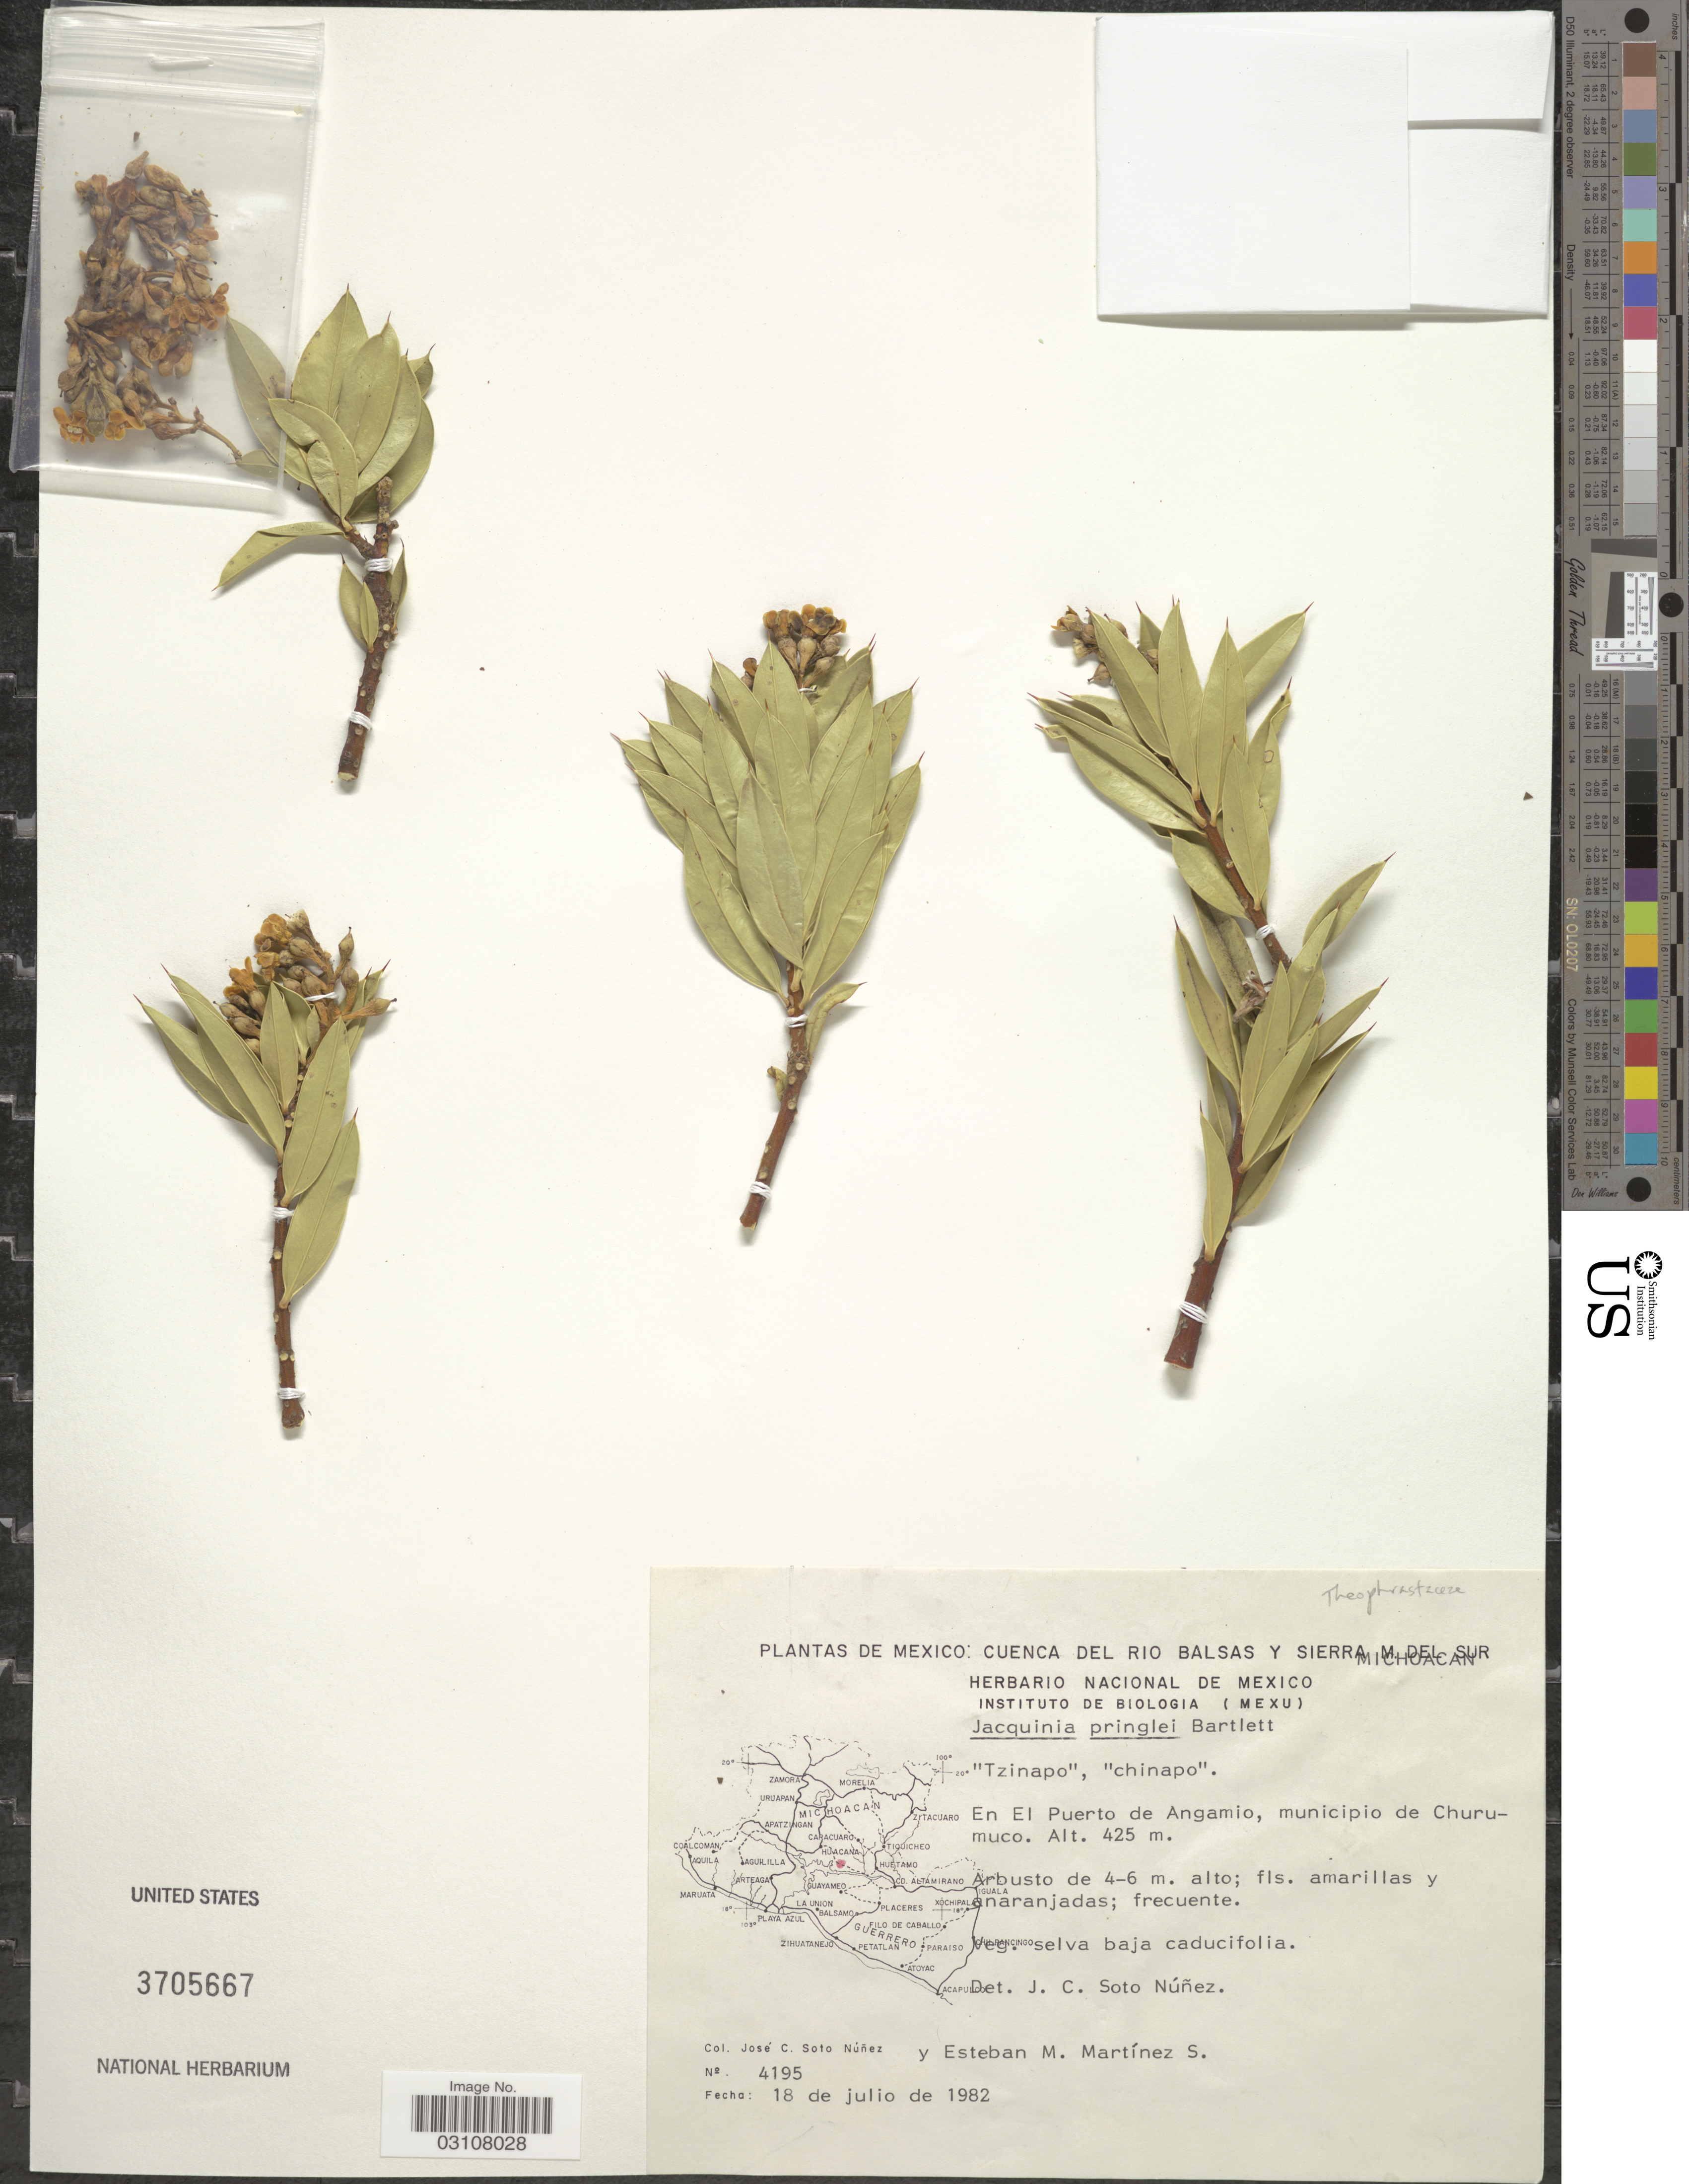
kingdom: Plantae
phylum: Tracheophyta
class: Magnoliopsida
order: Ericales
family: Primulaceae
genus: Jacquinia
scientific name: Jacquinia pringlei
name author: Bartlett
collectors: J. Soto & E. M. Martínez S.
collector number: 4195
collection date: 1982-07-18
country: Mexico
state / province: Michoacán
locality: Cuenca del Rio Balsas y Sierra M. del sur. En El Puerto de Angamio, municipio de Churumuco.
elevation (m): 425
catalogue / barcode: US 3705667